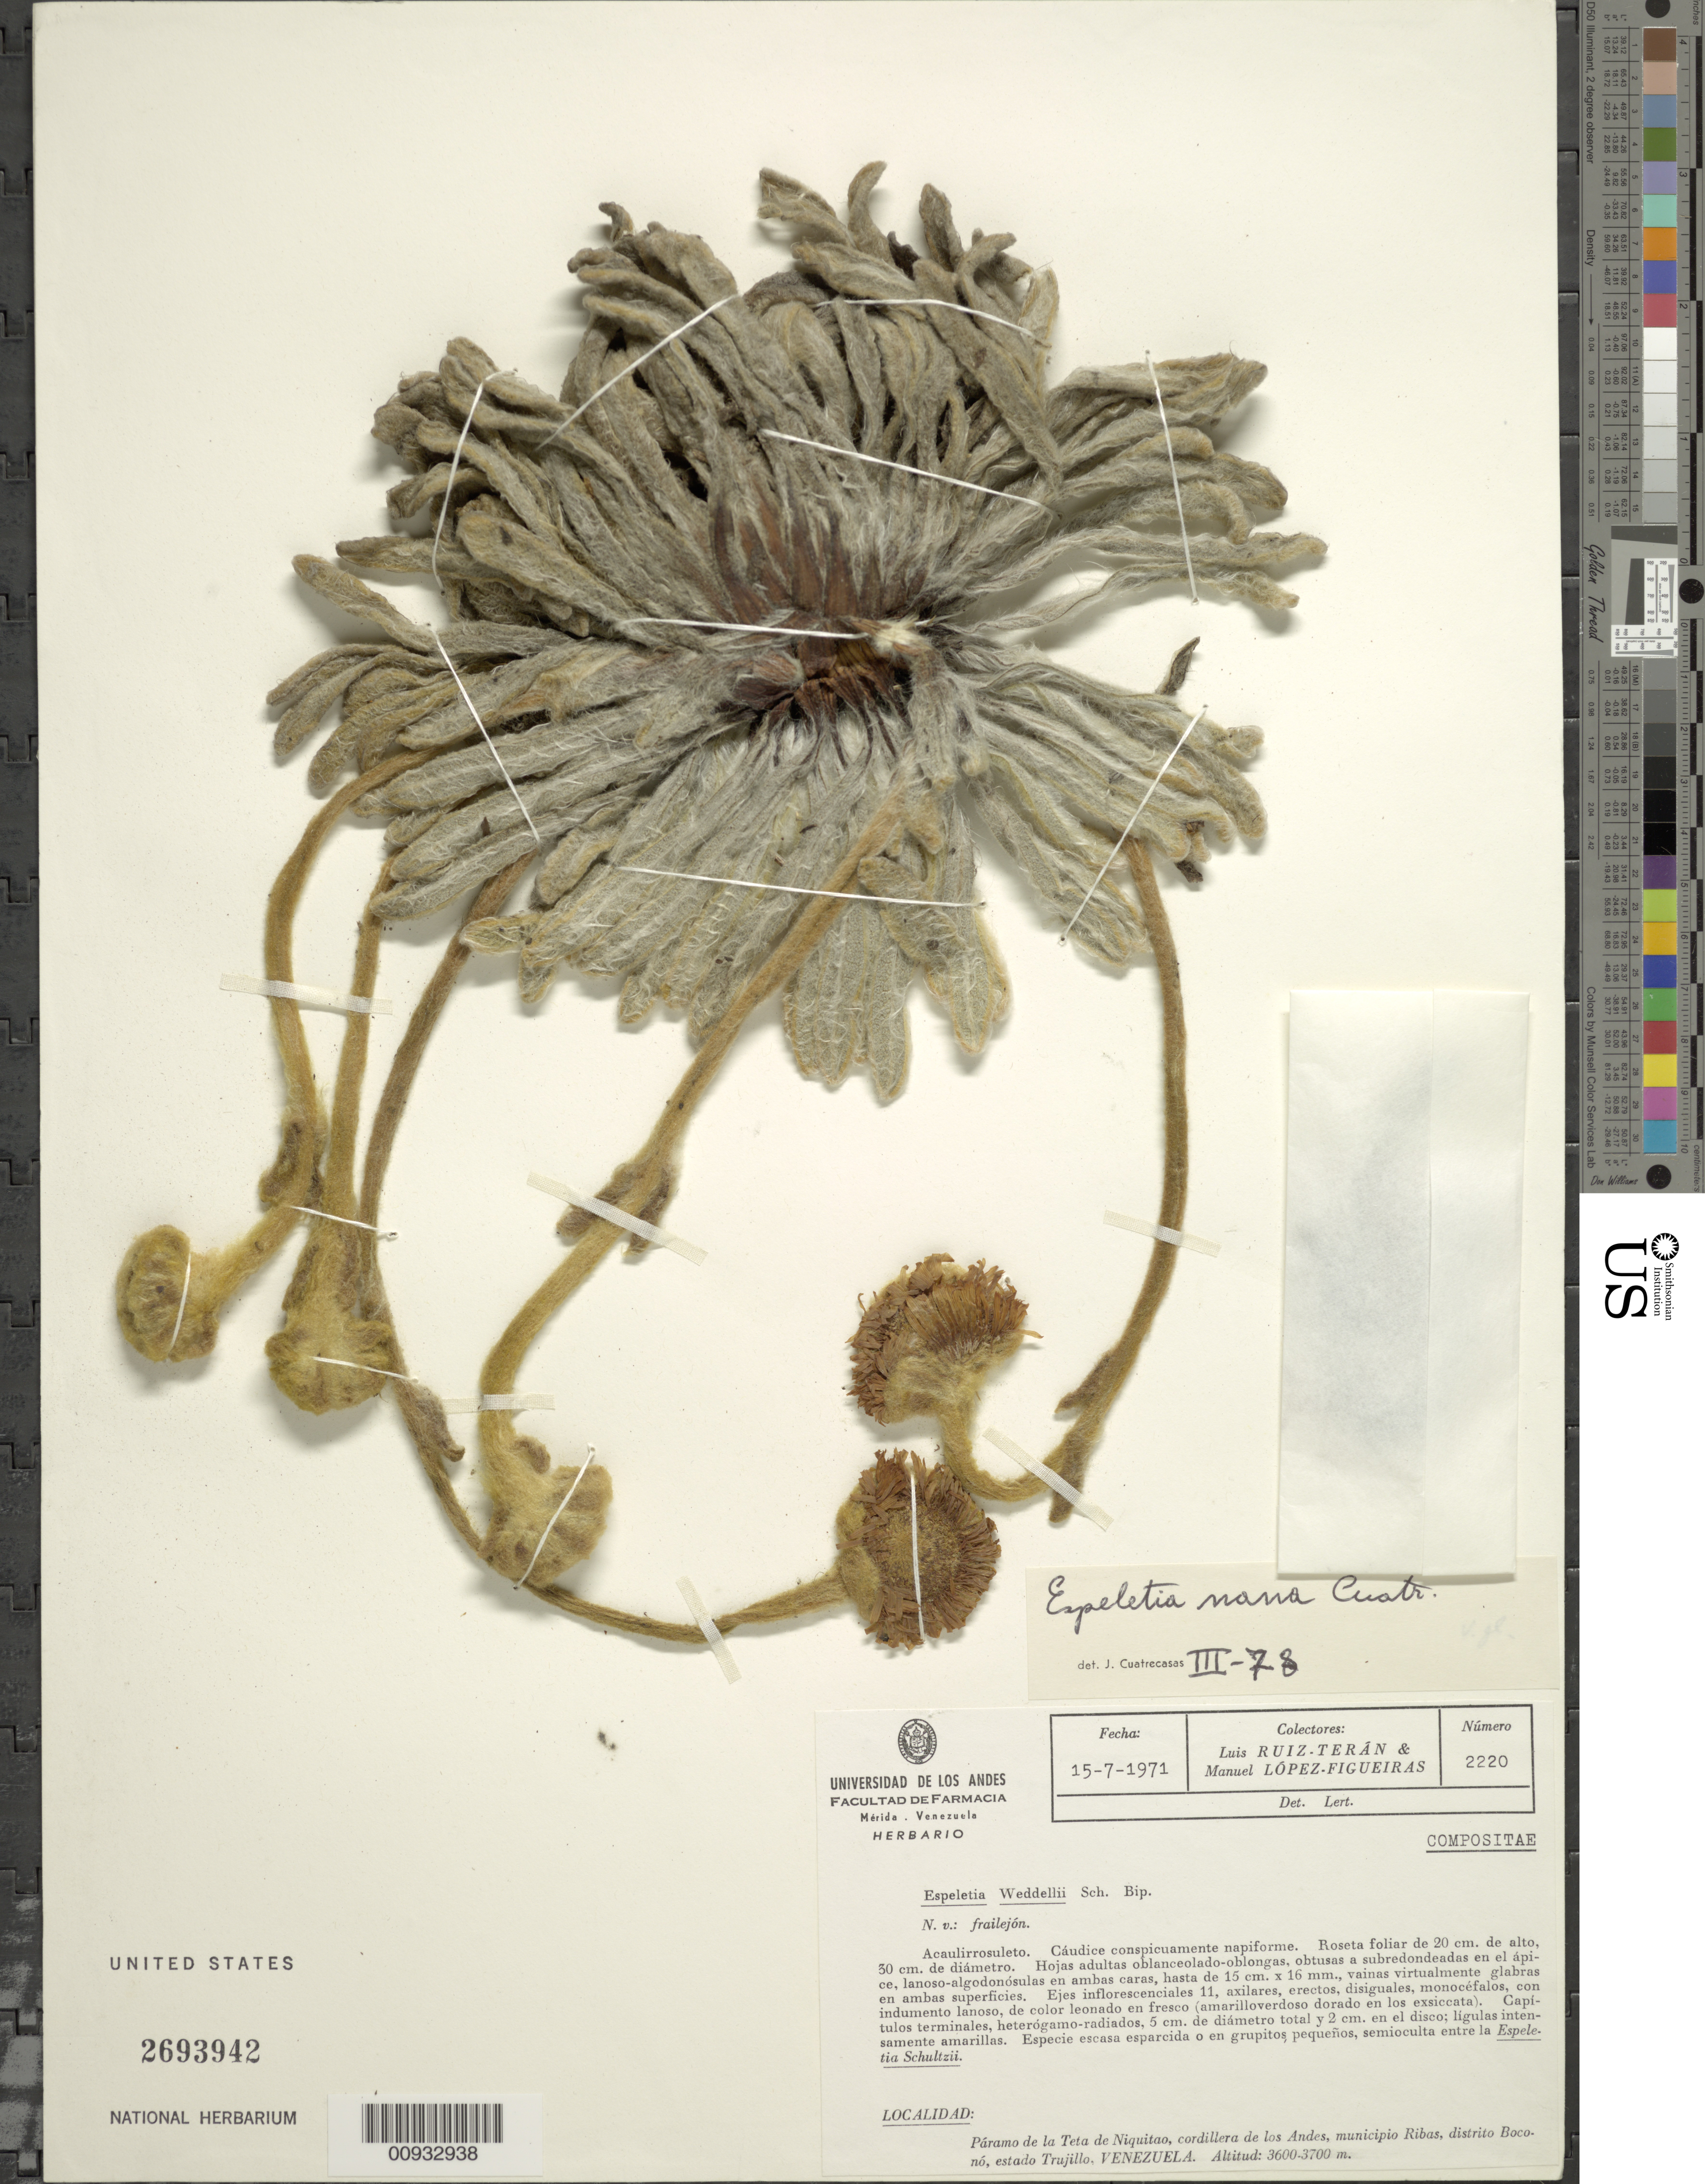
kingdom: Plantae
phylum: Tracheophyta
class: Magnoliopsida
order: Asterales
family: Asteraceae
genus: Espeletia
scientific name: Espeletia nana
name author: Cuatrec.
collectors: L. Teran & M. López Figueiras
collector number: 2220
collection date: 1971-07-15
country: Venezuela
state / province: Trujillo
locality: Paramo de la Teta de Niquitao, Cordillera de Los Andes, Municipio Ribas, Distrito Bocono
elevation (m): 3600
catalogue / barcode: US 2693942